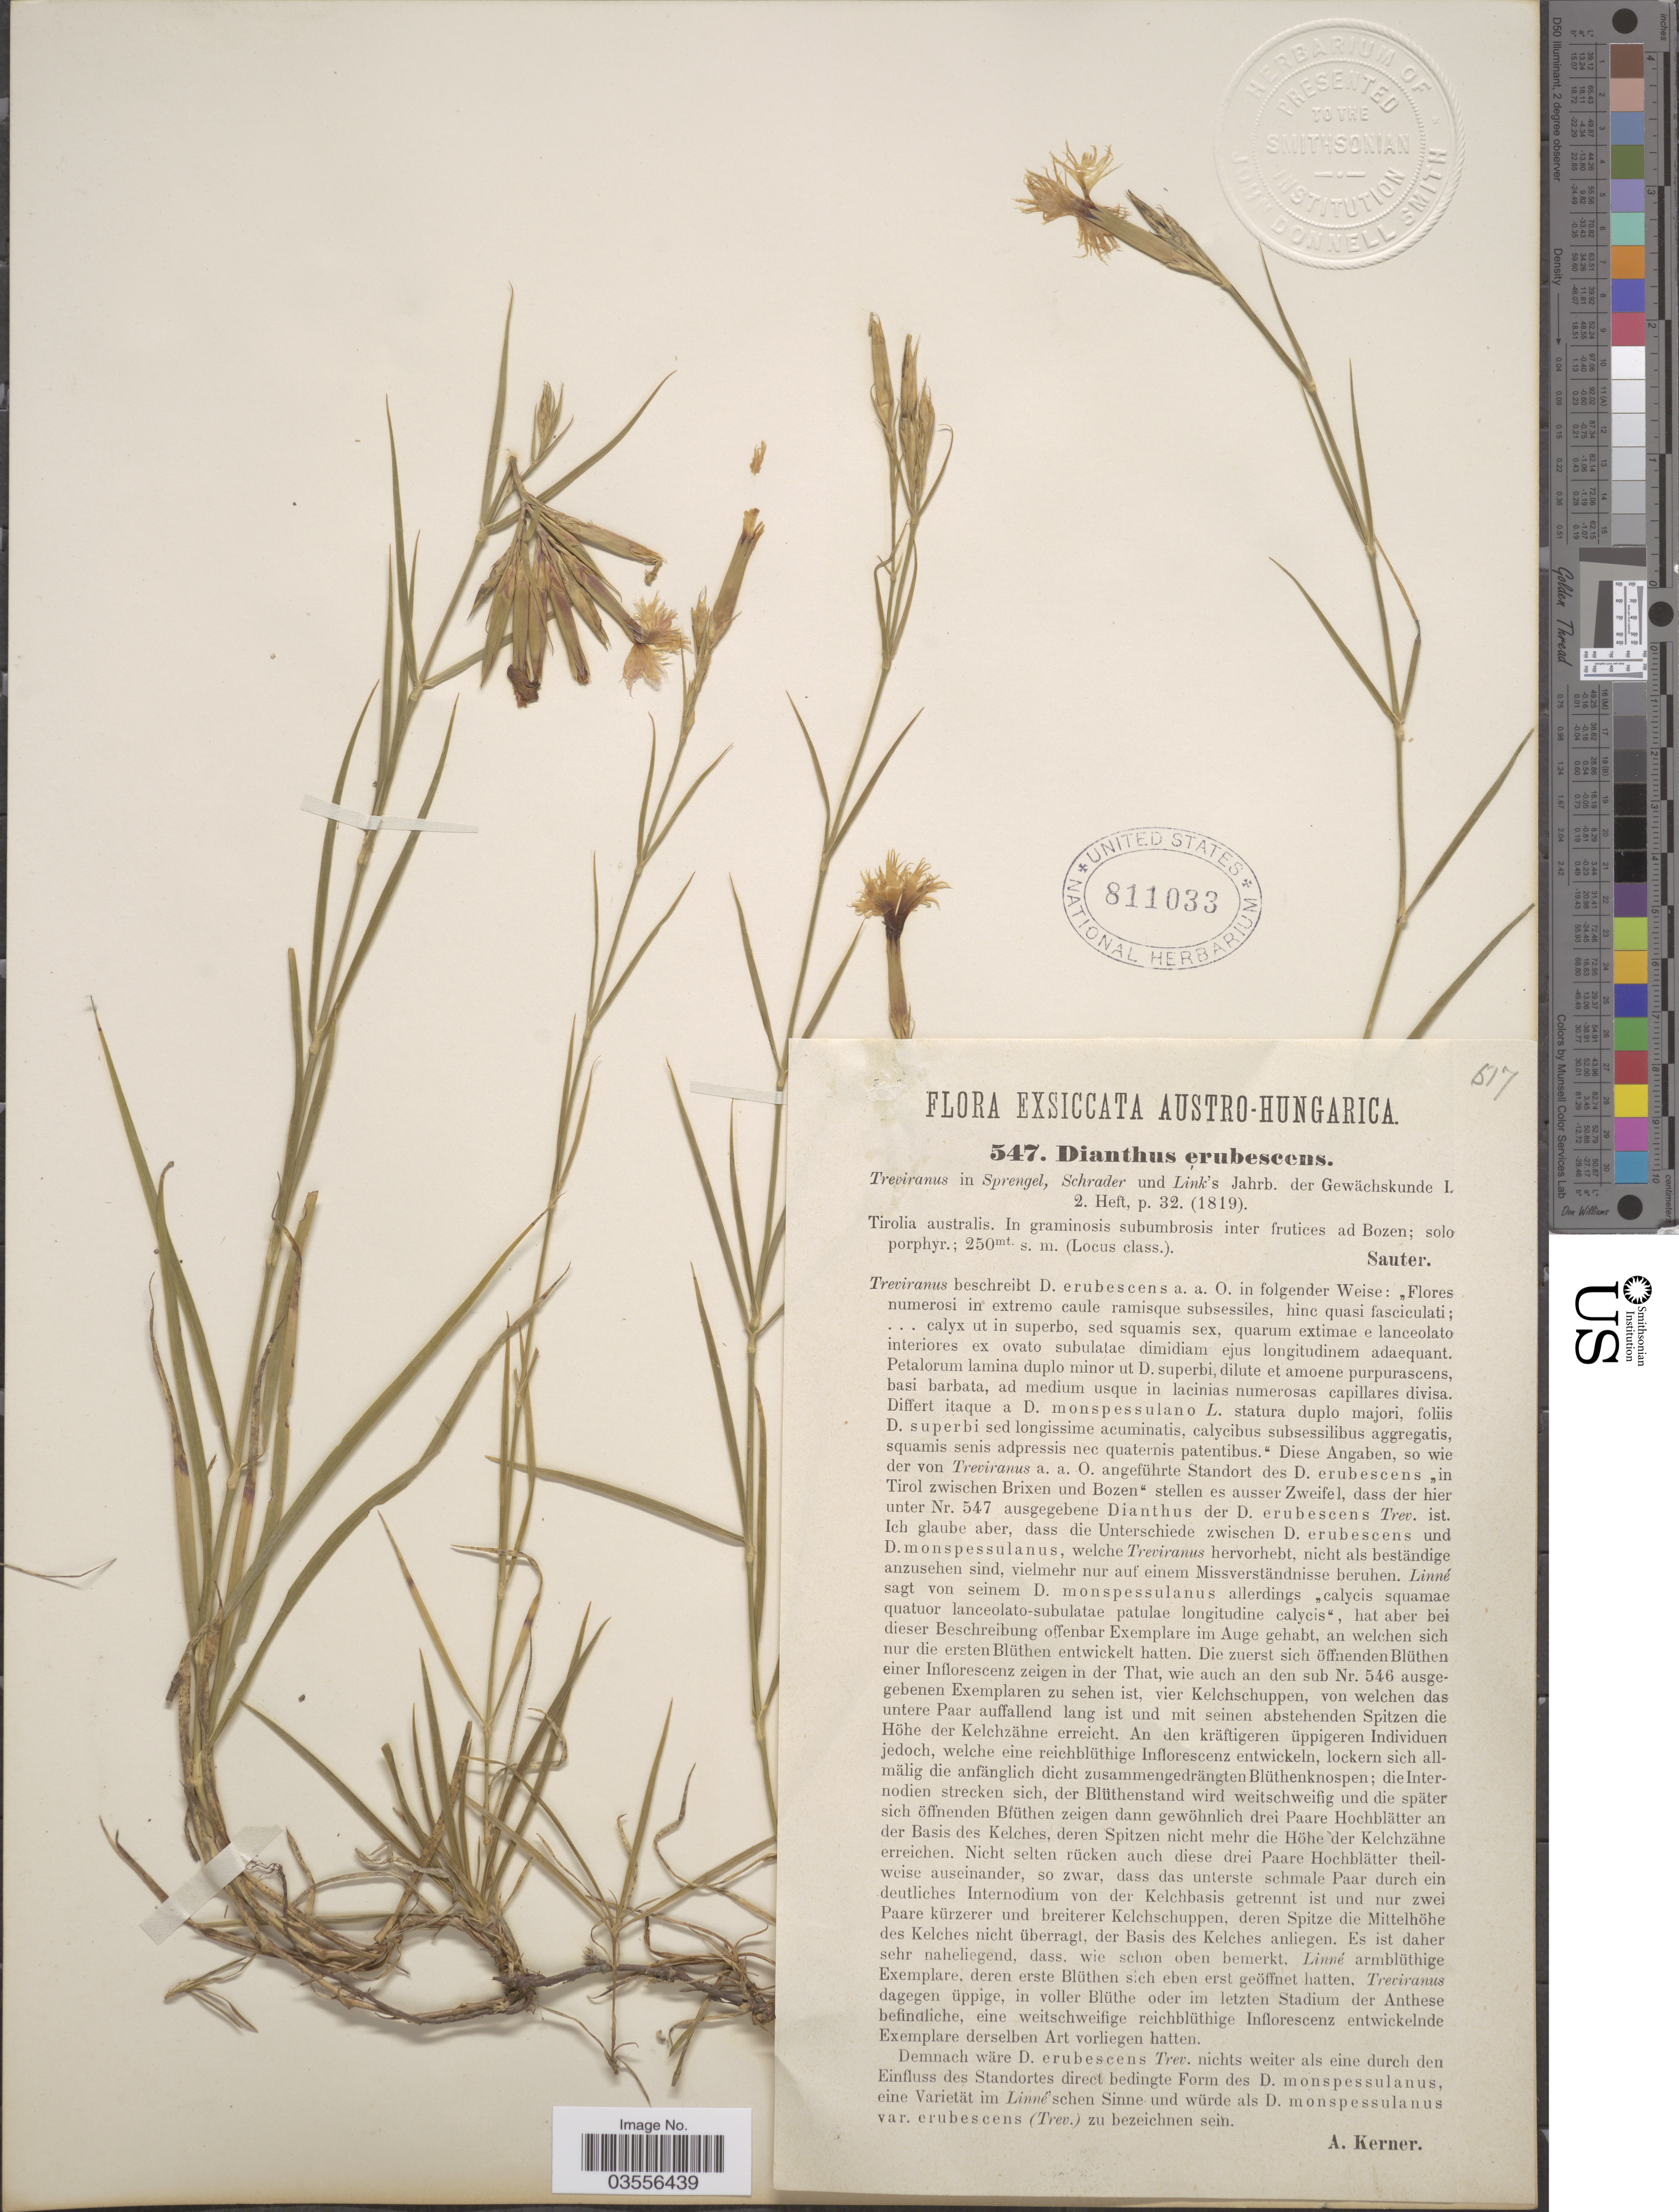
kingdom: Plantae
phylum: Tracheophyta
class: Magnoliopsida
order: Caryophyllales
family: Caryophyllaceae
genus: Dianthus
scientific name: Dianthus erubescens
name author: Roth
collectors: -. Sauter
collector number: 547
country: Italy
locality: Austro-Hungarica. Tirolia australis. Inter frutices ad Bozen.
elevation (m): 250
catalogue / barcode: US 811033